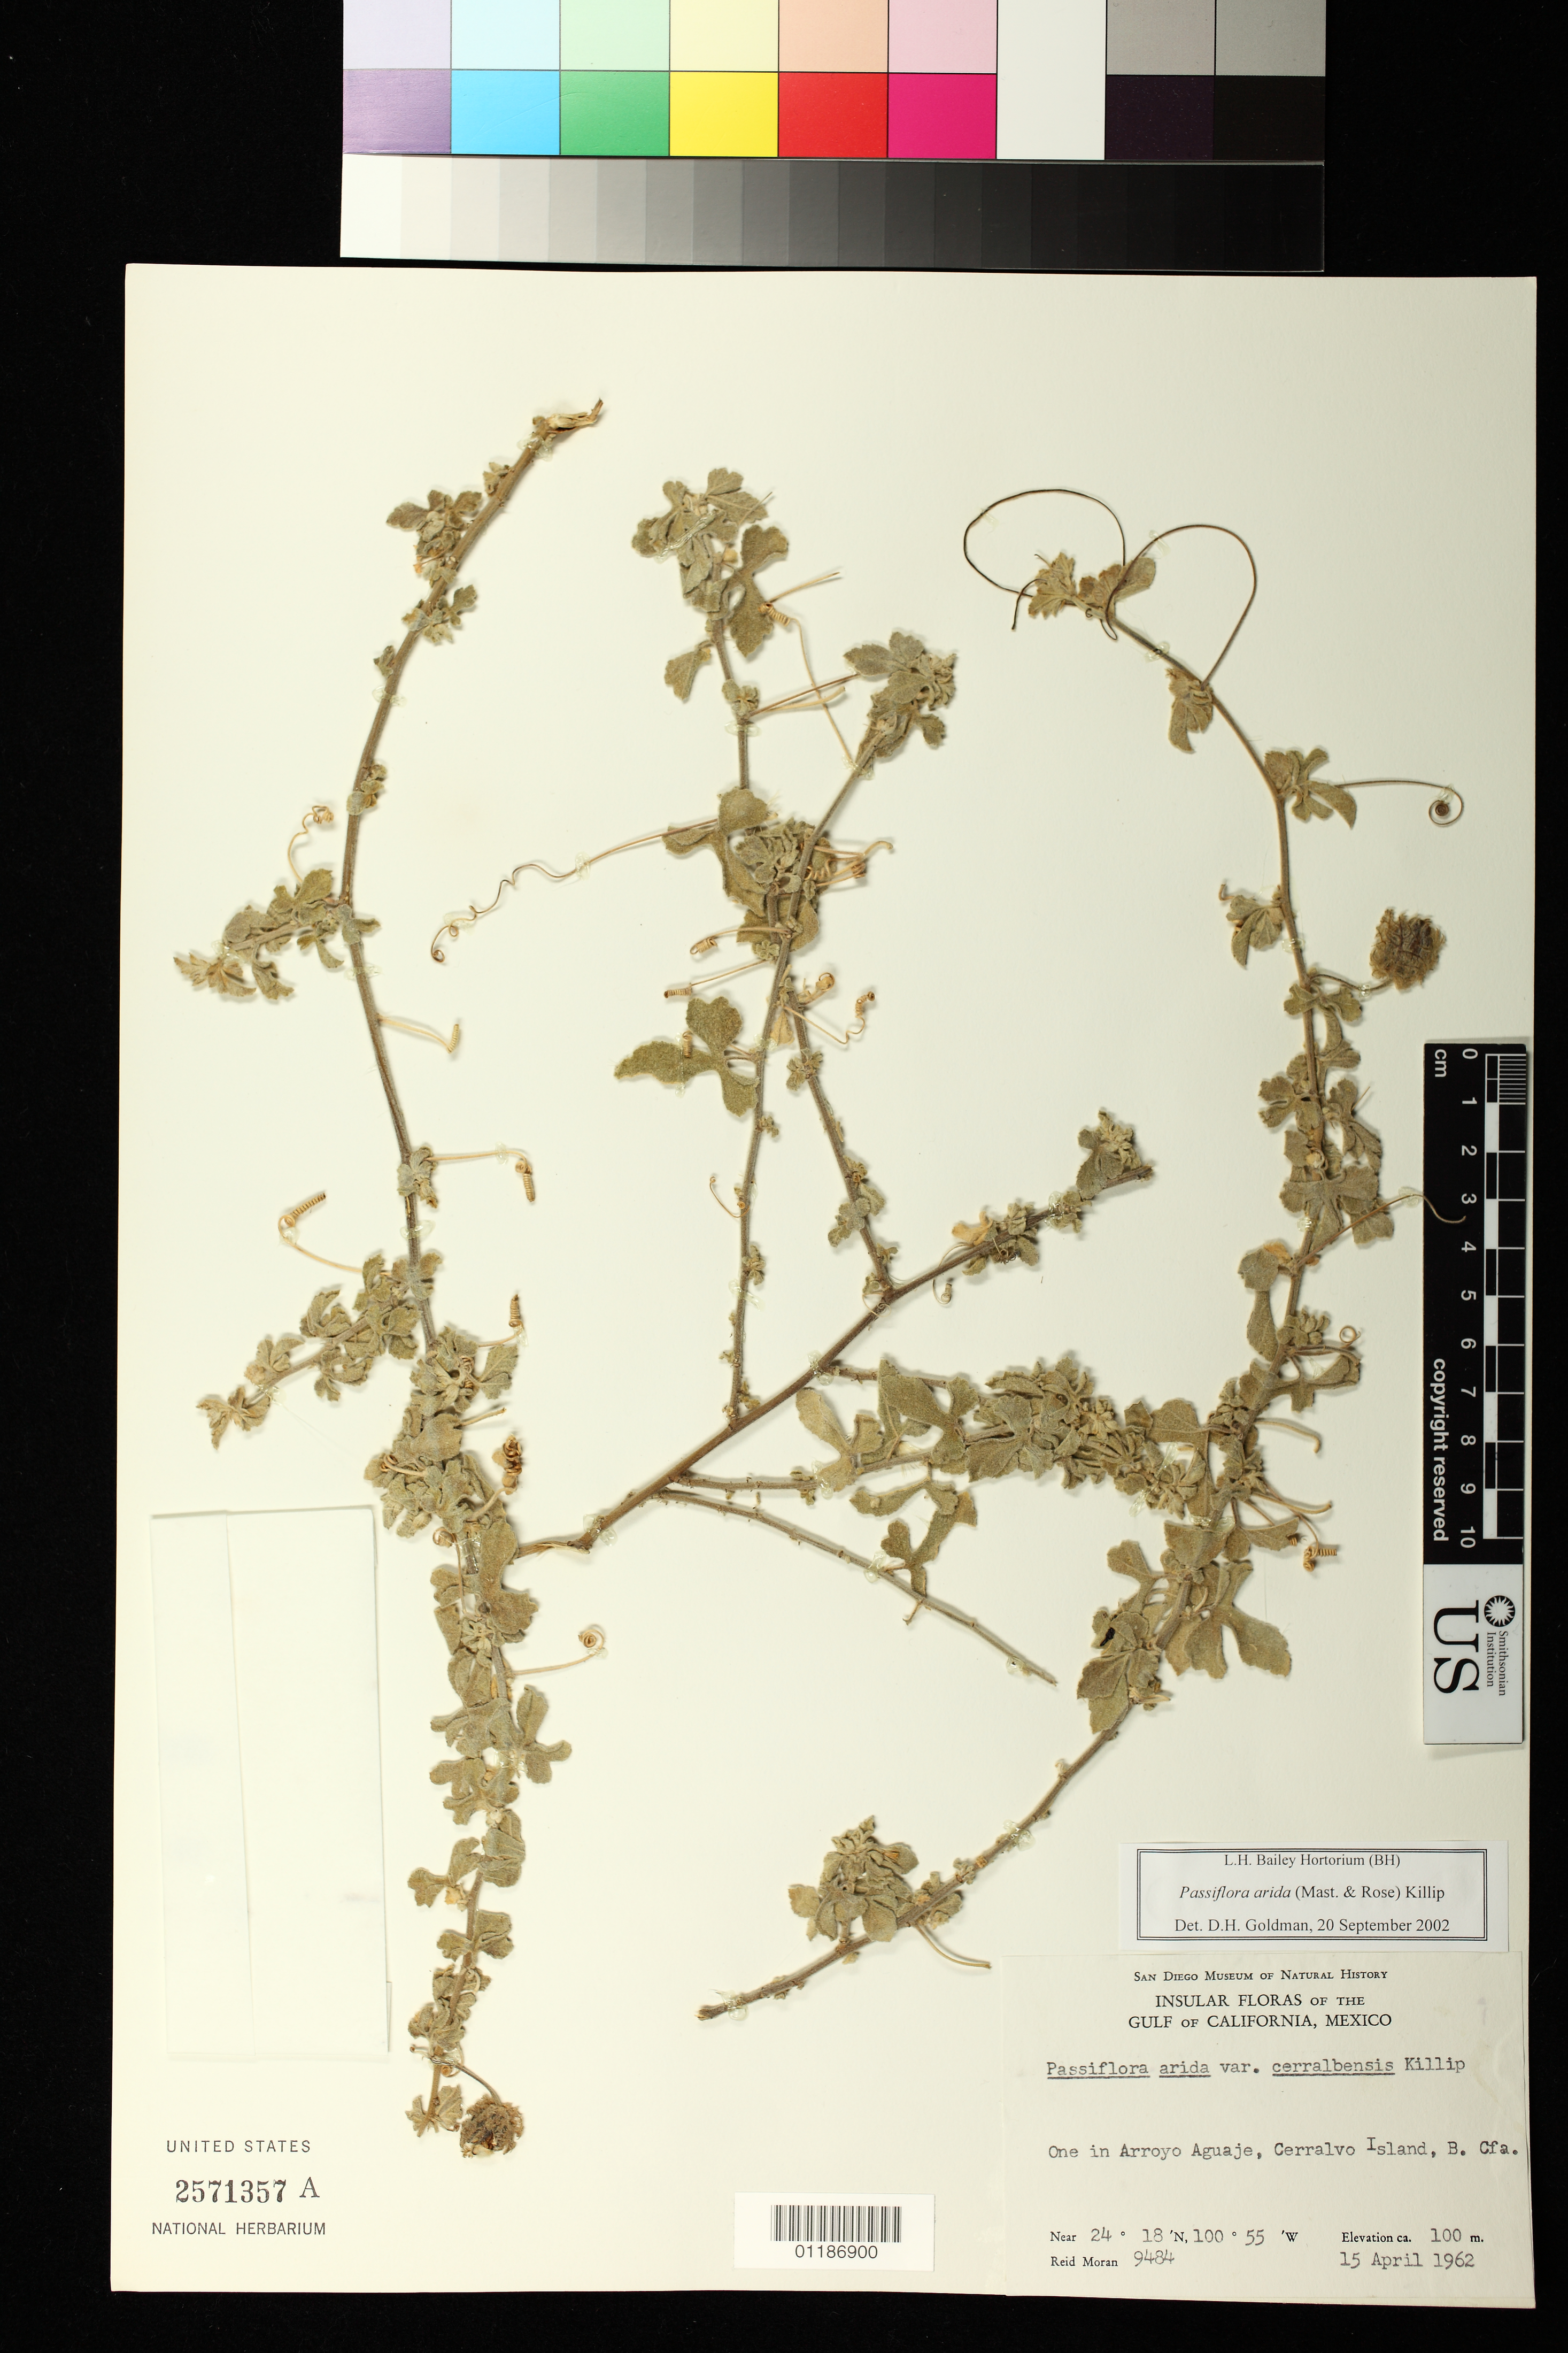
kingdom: Plantae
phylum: Tracheophyta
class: Magnoliopsida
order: Malpighiales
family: Passifloraceae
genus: Passiflora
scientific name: Passiflora pentaschista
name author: (Killip) Svoboda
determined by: Svoboda, Harlan T., (NA), US Department of Agriculture (UNITED STATES)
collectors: R. V. Moran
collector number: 9484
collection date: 1962-04-15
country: Mexico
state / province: Baja California Sur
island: Jacques Cousteau [Cerralvo]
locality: Arroyo Aguaje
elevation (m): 100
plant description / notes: Name of island changed to Isla Jacques Cousteau in 2009.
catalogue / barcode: US 2571357A